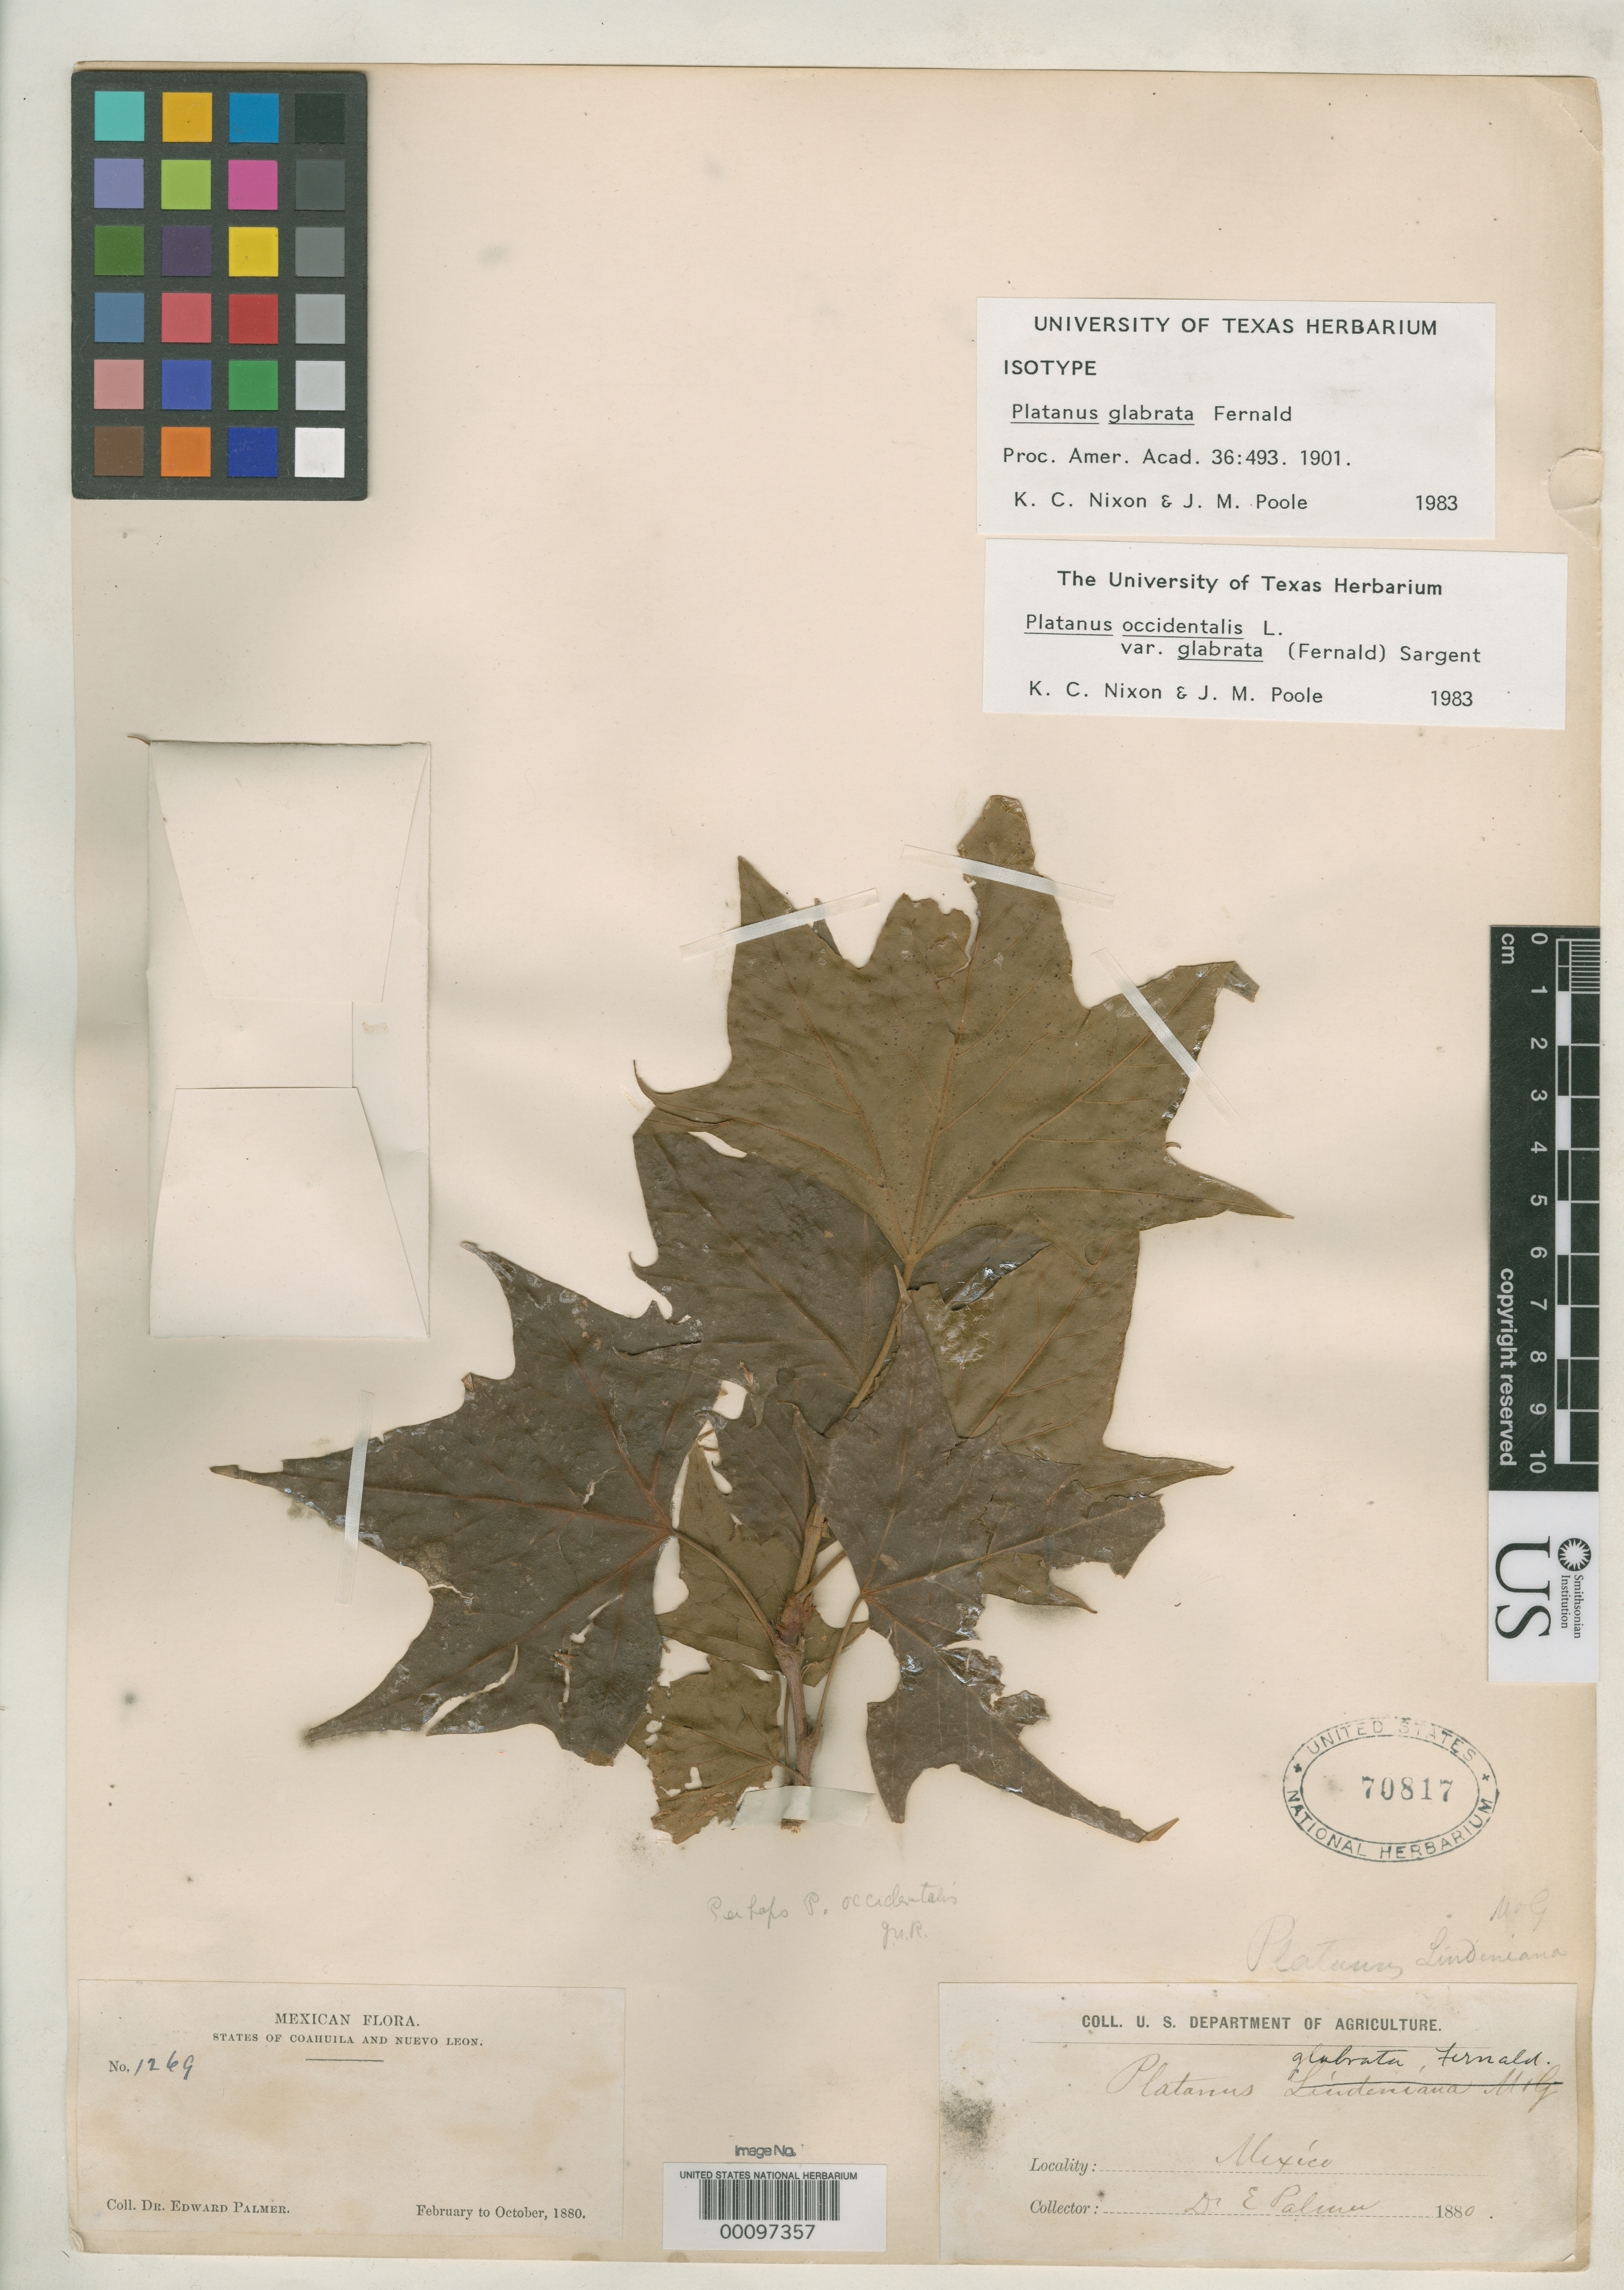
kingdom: Plantae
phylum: Tracheophyta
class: Magnoliopsida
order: Proteales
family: Platanaceae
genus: Platanus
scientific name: Platanus glabrata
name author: Fernald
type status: Isolectotype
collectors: E. Palmer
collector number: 1269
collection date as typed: Feb 1880 to -- Oct 1880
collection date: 1880-02/1880-10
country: Mexico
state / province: Coahuila / Nuevo León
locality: States of Coahuila and Nuevo Leon.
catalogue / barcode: US 70817